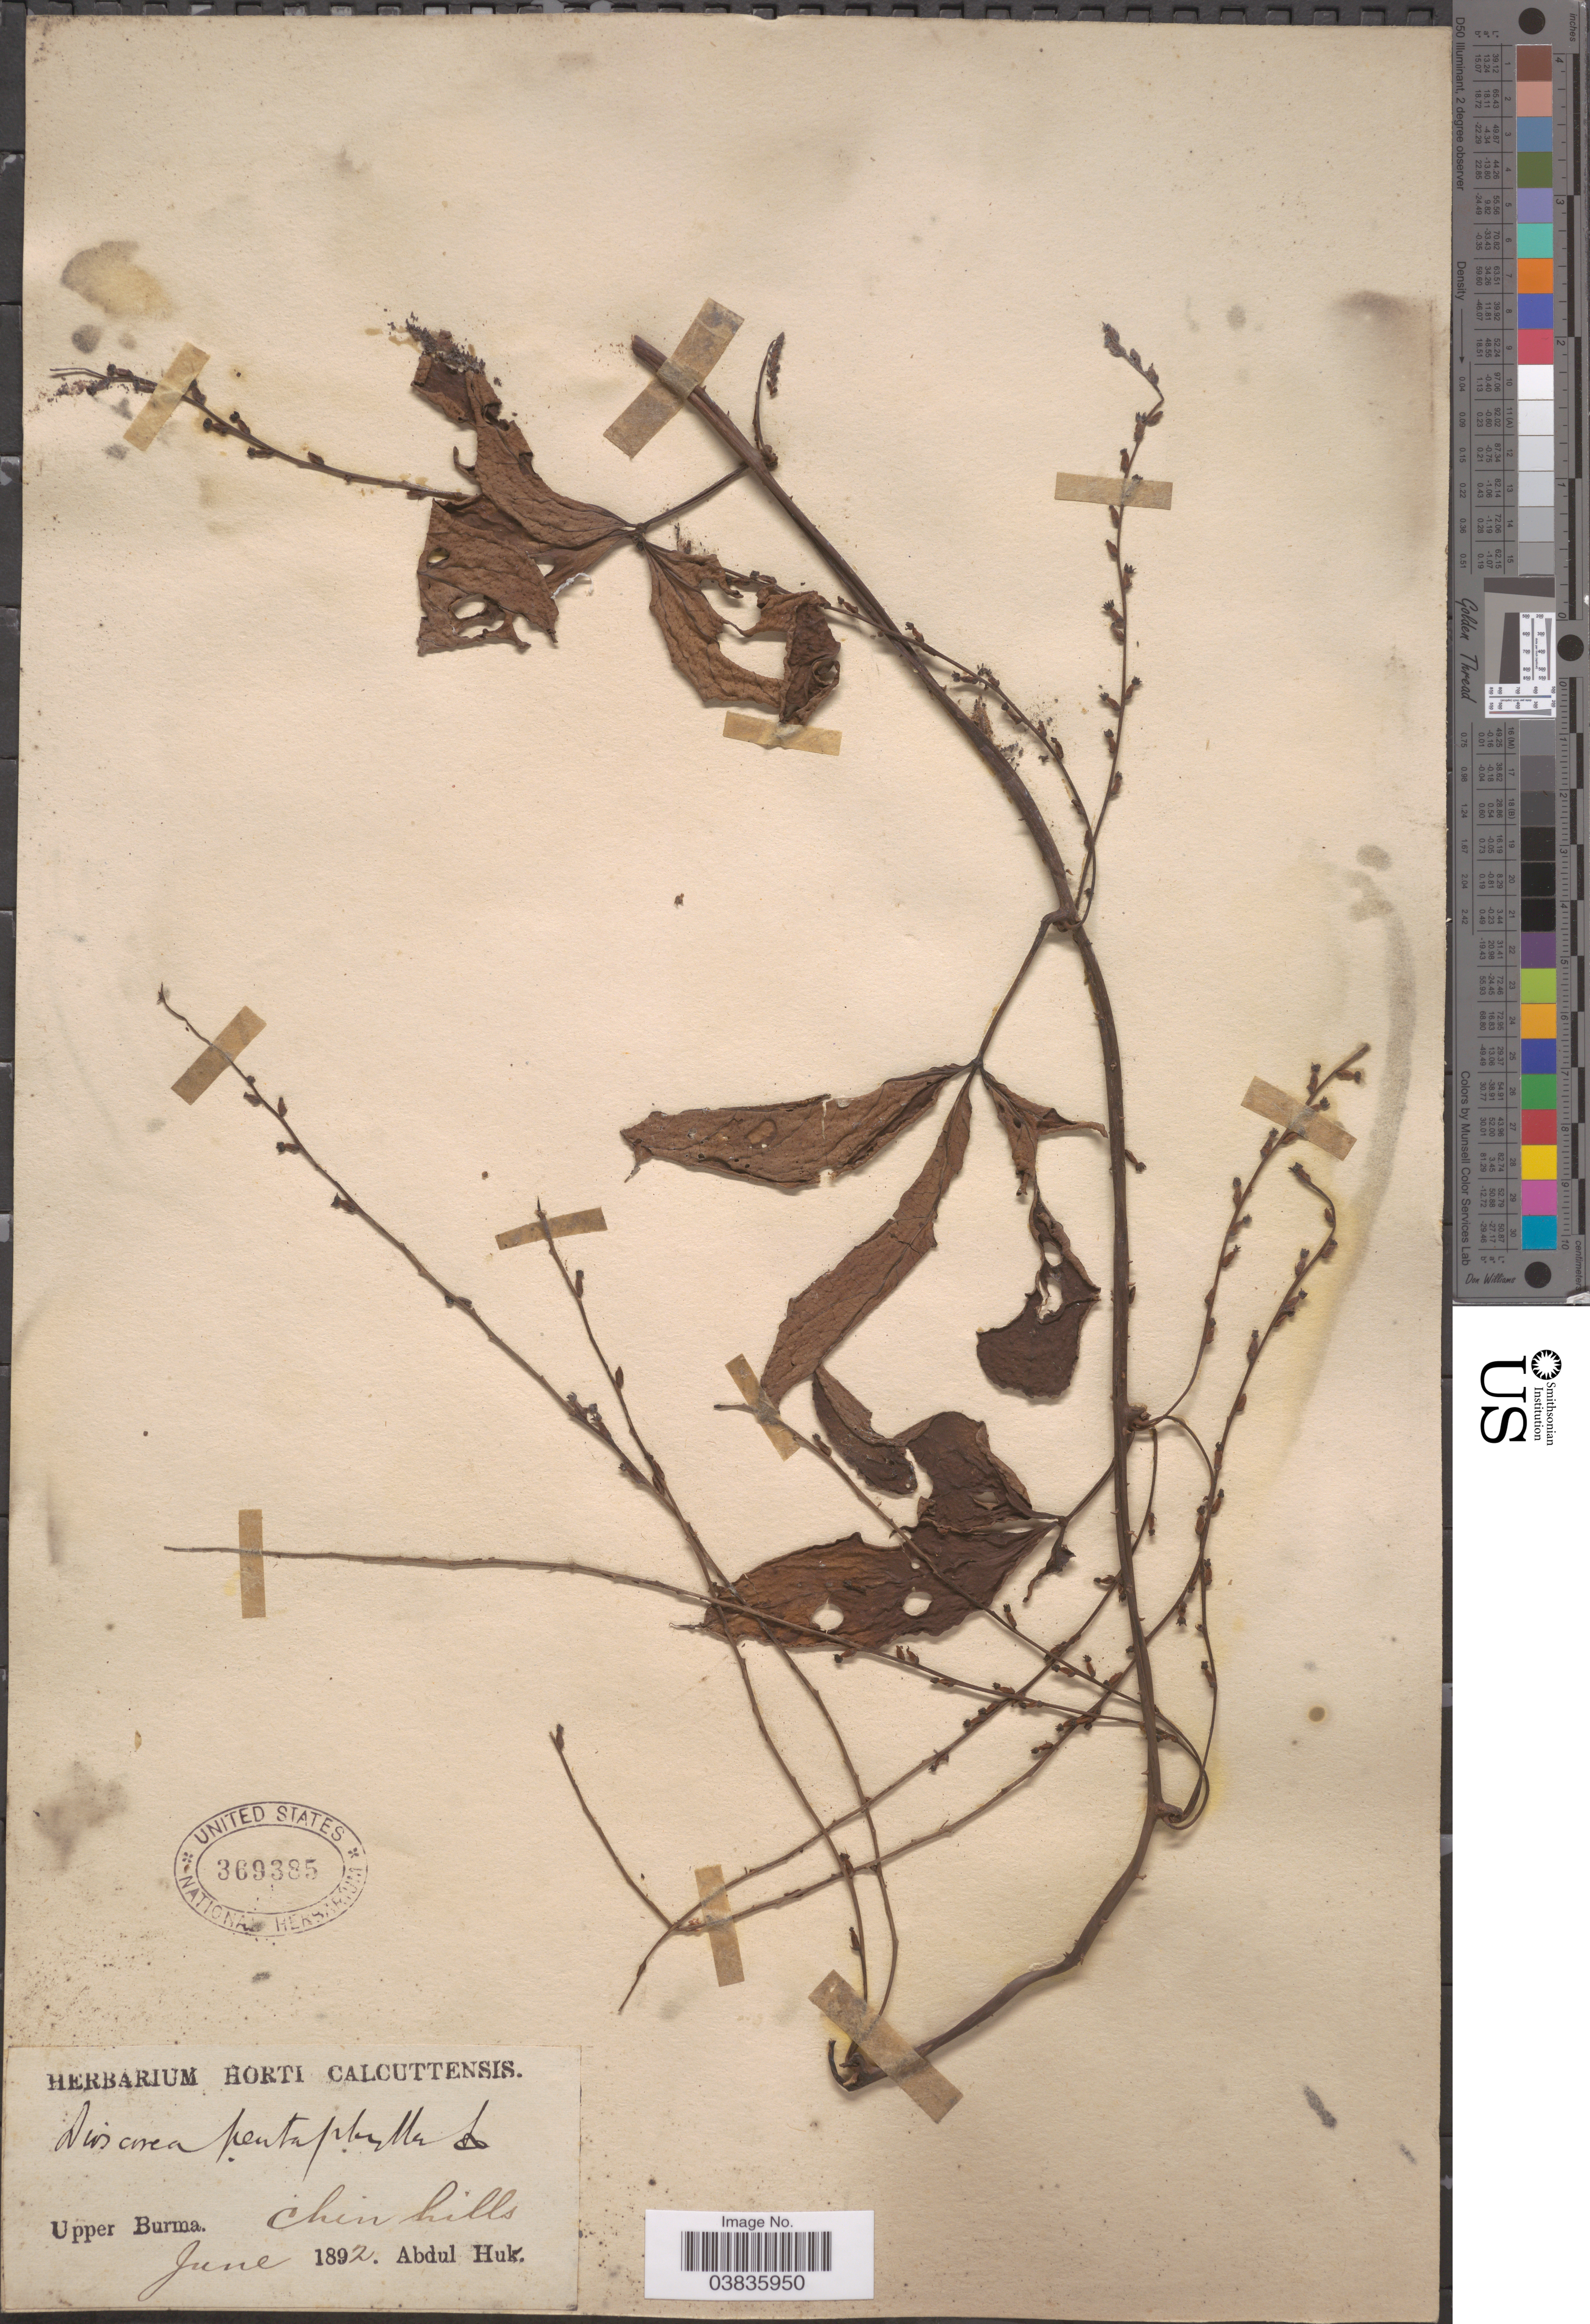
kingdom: Plantae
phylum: Tracheophyta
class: Liliopsida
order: Dioscoreales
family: Dioscoreaceae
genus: Dioscorea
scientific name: Dioscorea pentaphylla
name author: L.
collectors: A. Huk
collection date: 1892-06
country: Myanmar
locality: Upper Burma. Chin hills.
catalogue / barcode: US 369385